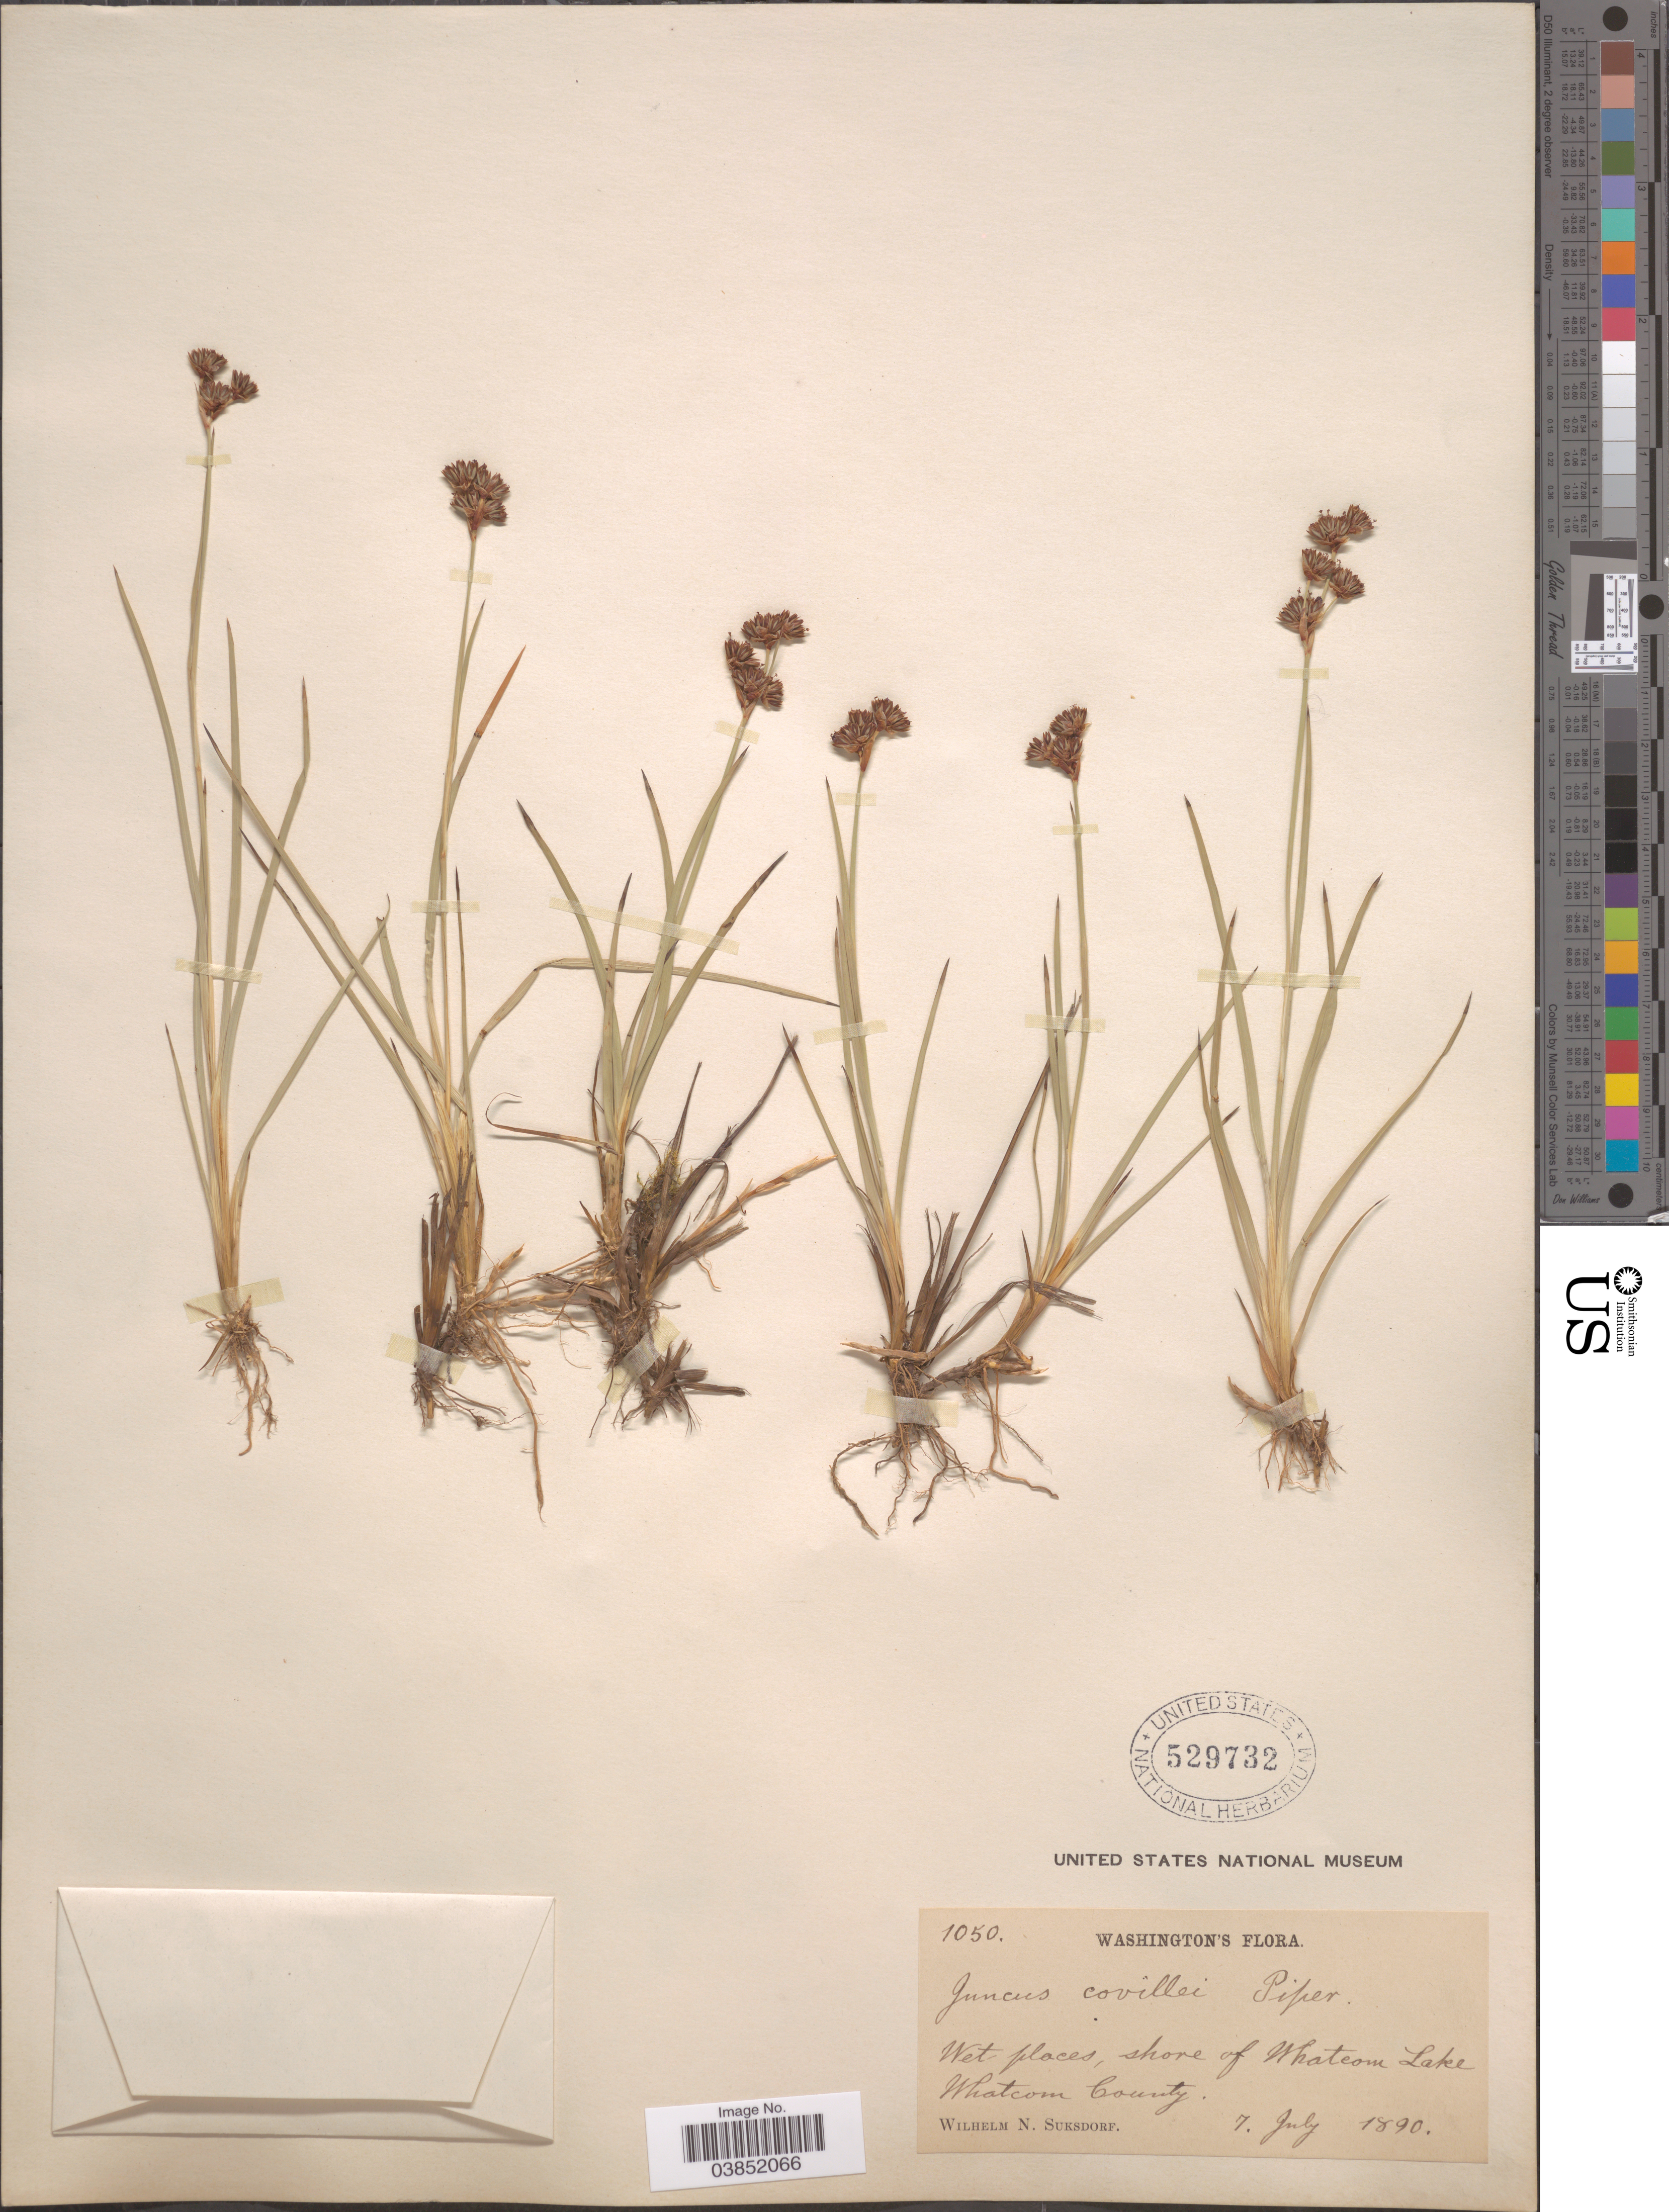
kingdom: Plantae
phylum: Tracheophyta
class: Liliopsida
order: Poales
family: Juncaceae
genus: Juncus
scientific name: Juncus covillei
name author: Piper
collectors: W. N. Suksdorf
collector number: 1050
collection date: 1890-07-07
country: United States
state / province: Washington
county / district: Whatcom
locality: Shore of Whatcom Lake. Whatcom County.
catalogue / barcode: US 529732